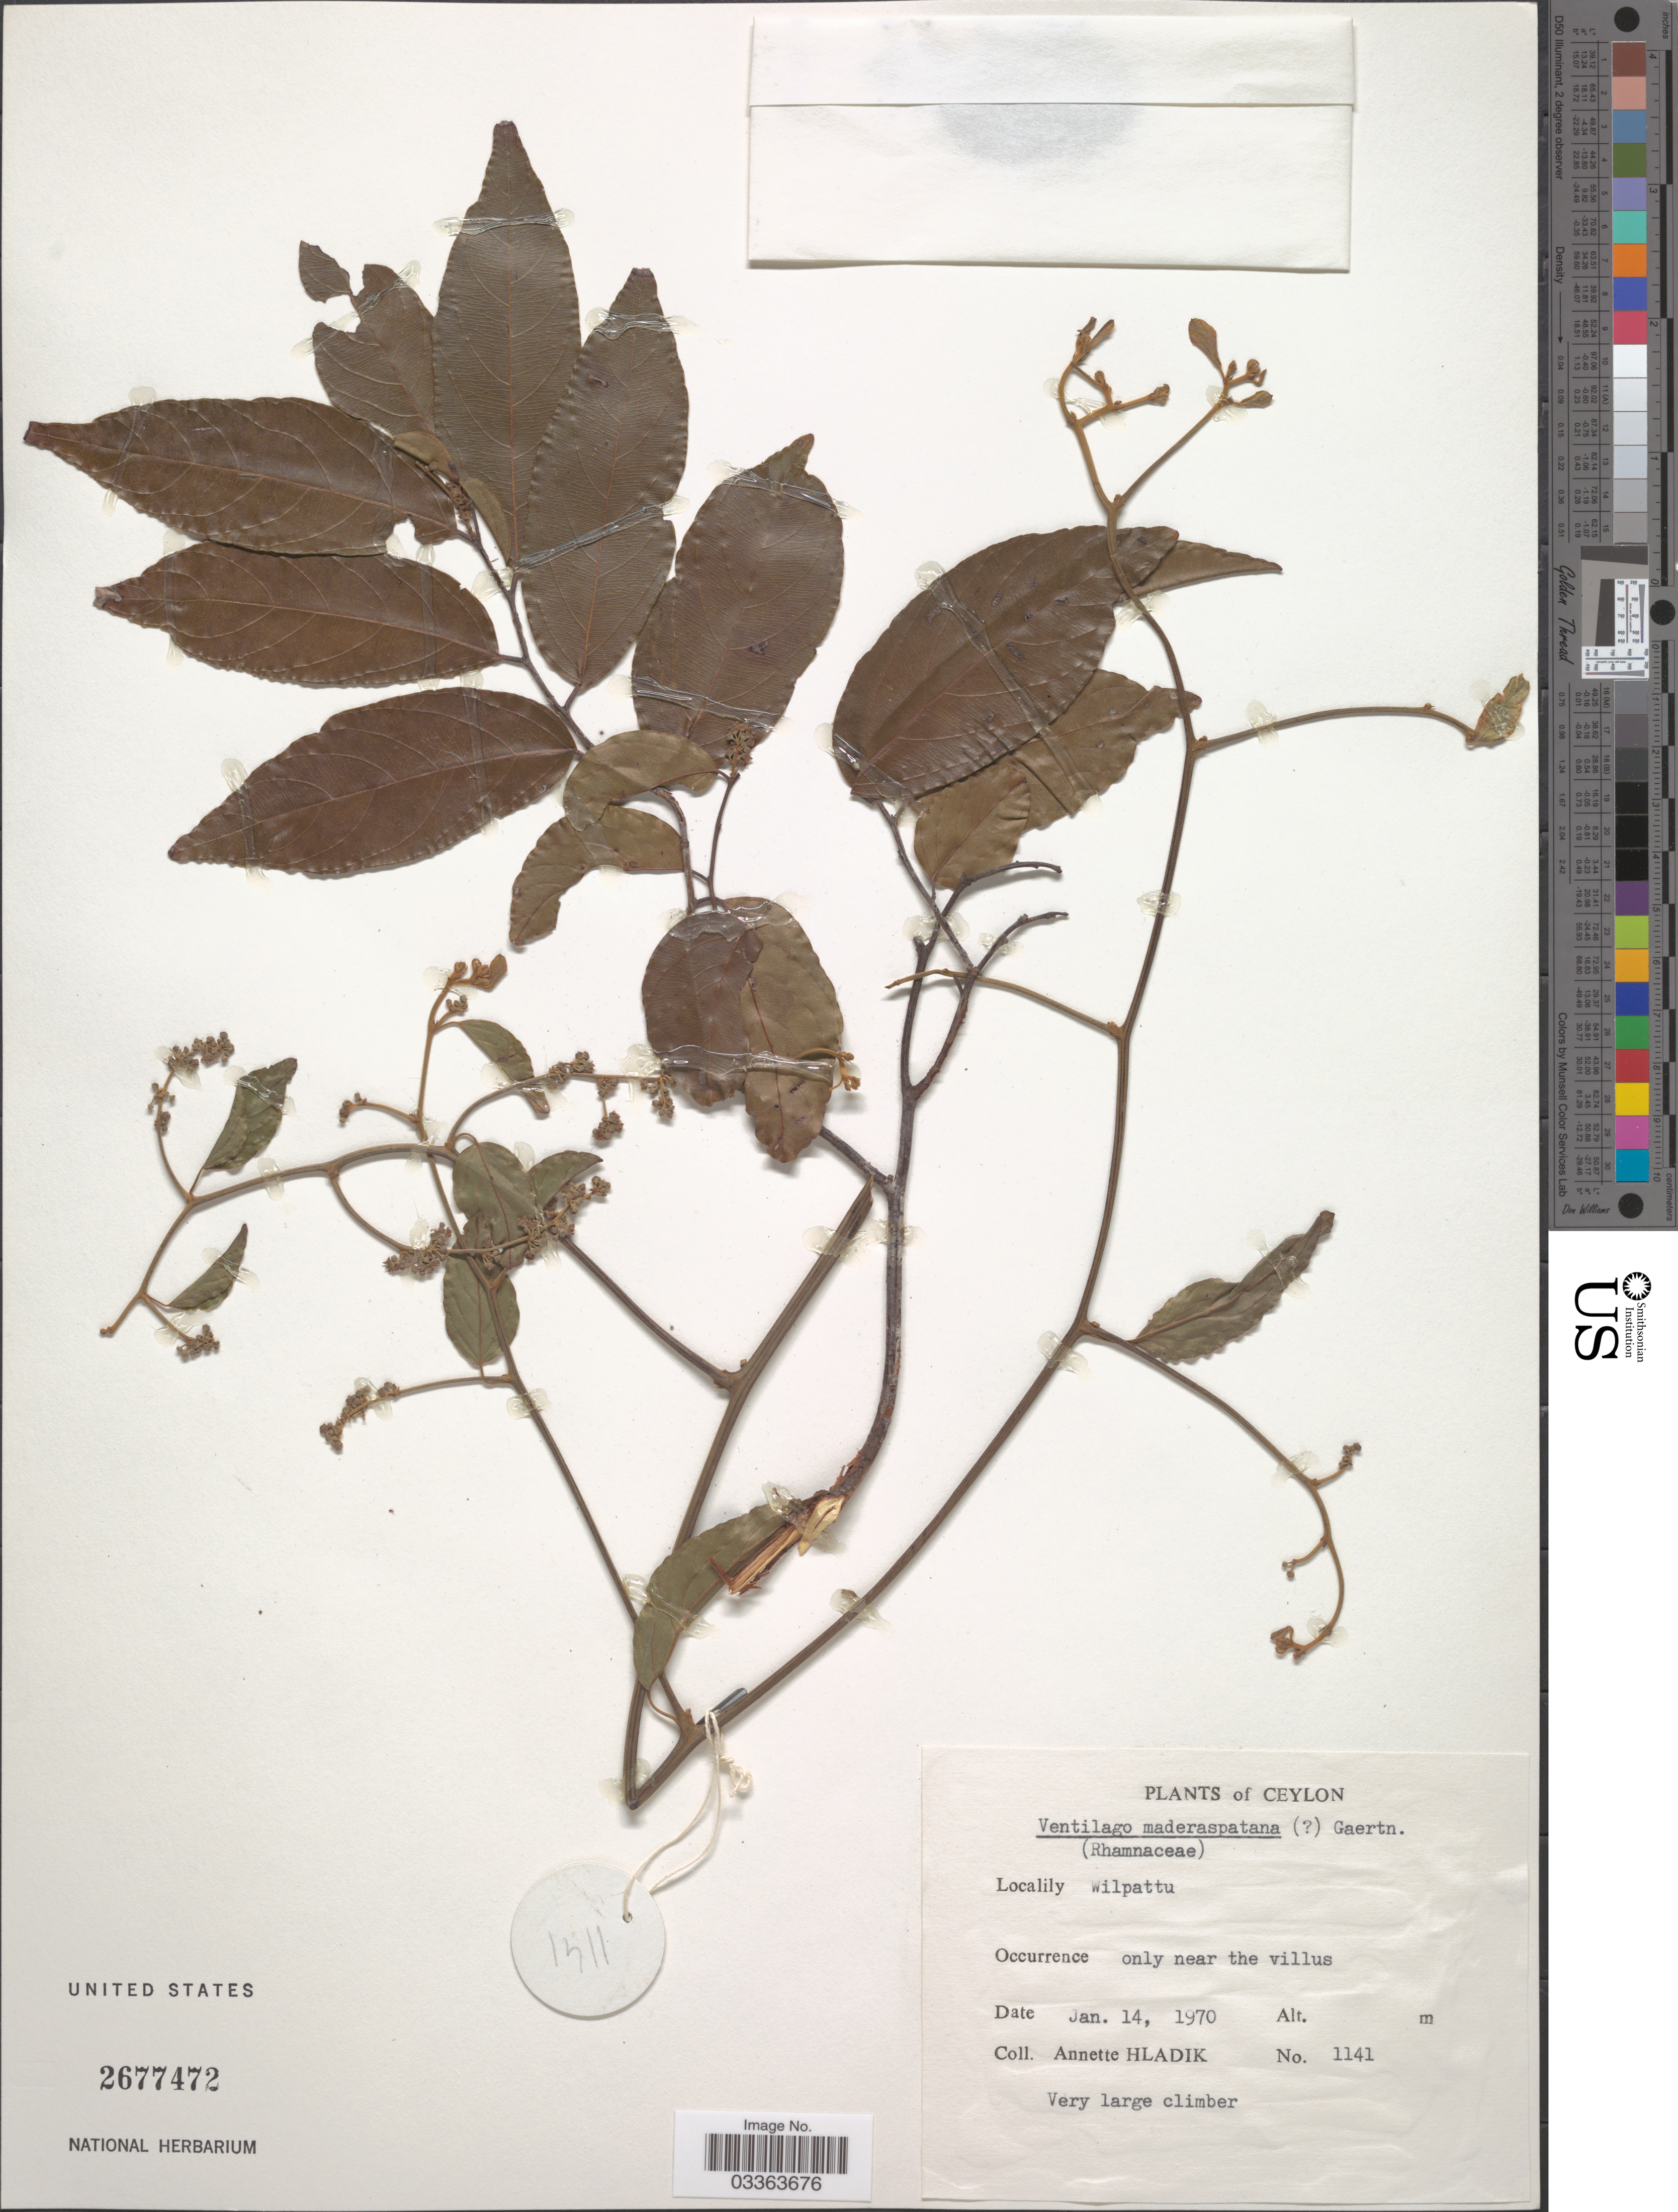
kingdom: Plantae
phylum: Tracheophyta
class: Magnoliopsida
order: Rosales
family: Rhamnaceae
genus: Ventilago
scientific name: Ventilago madraspatana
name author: Gaertn.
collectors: A. Hladik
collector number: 1141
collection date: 1970-01-14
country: Sri Lanka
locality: Ceylon. Wilpattu. Only near the villus.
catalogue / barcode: US 2677472